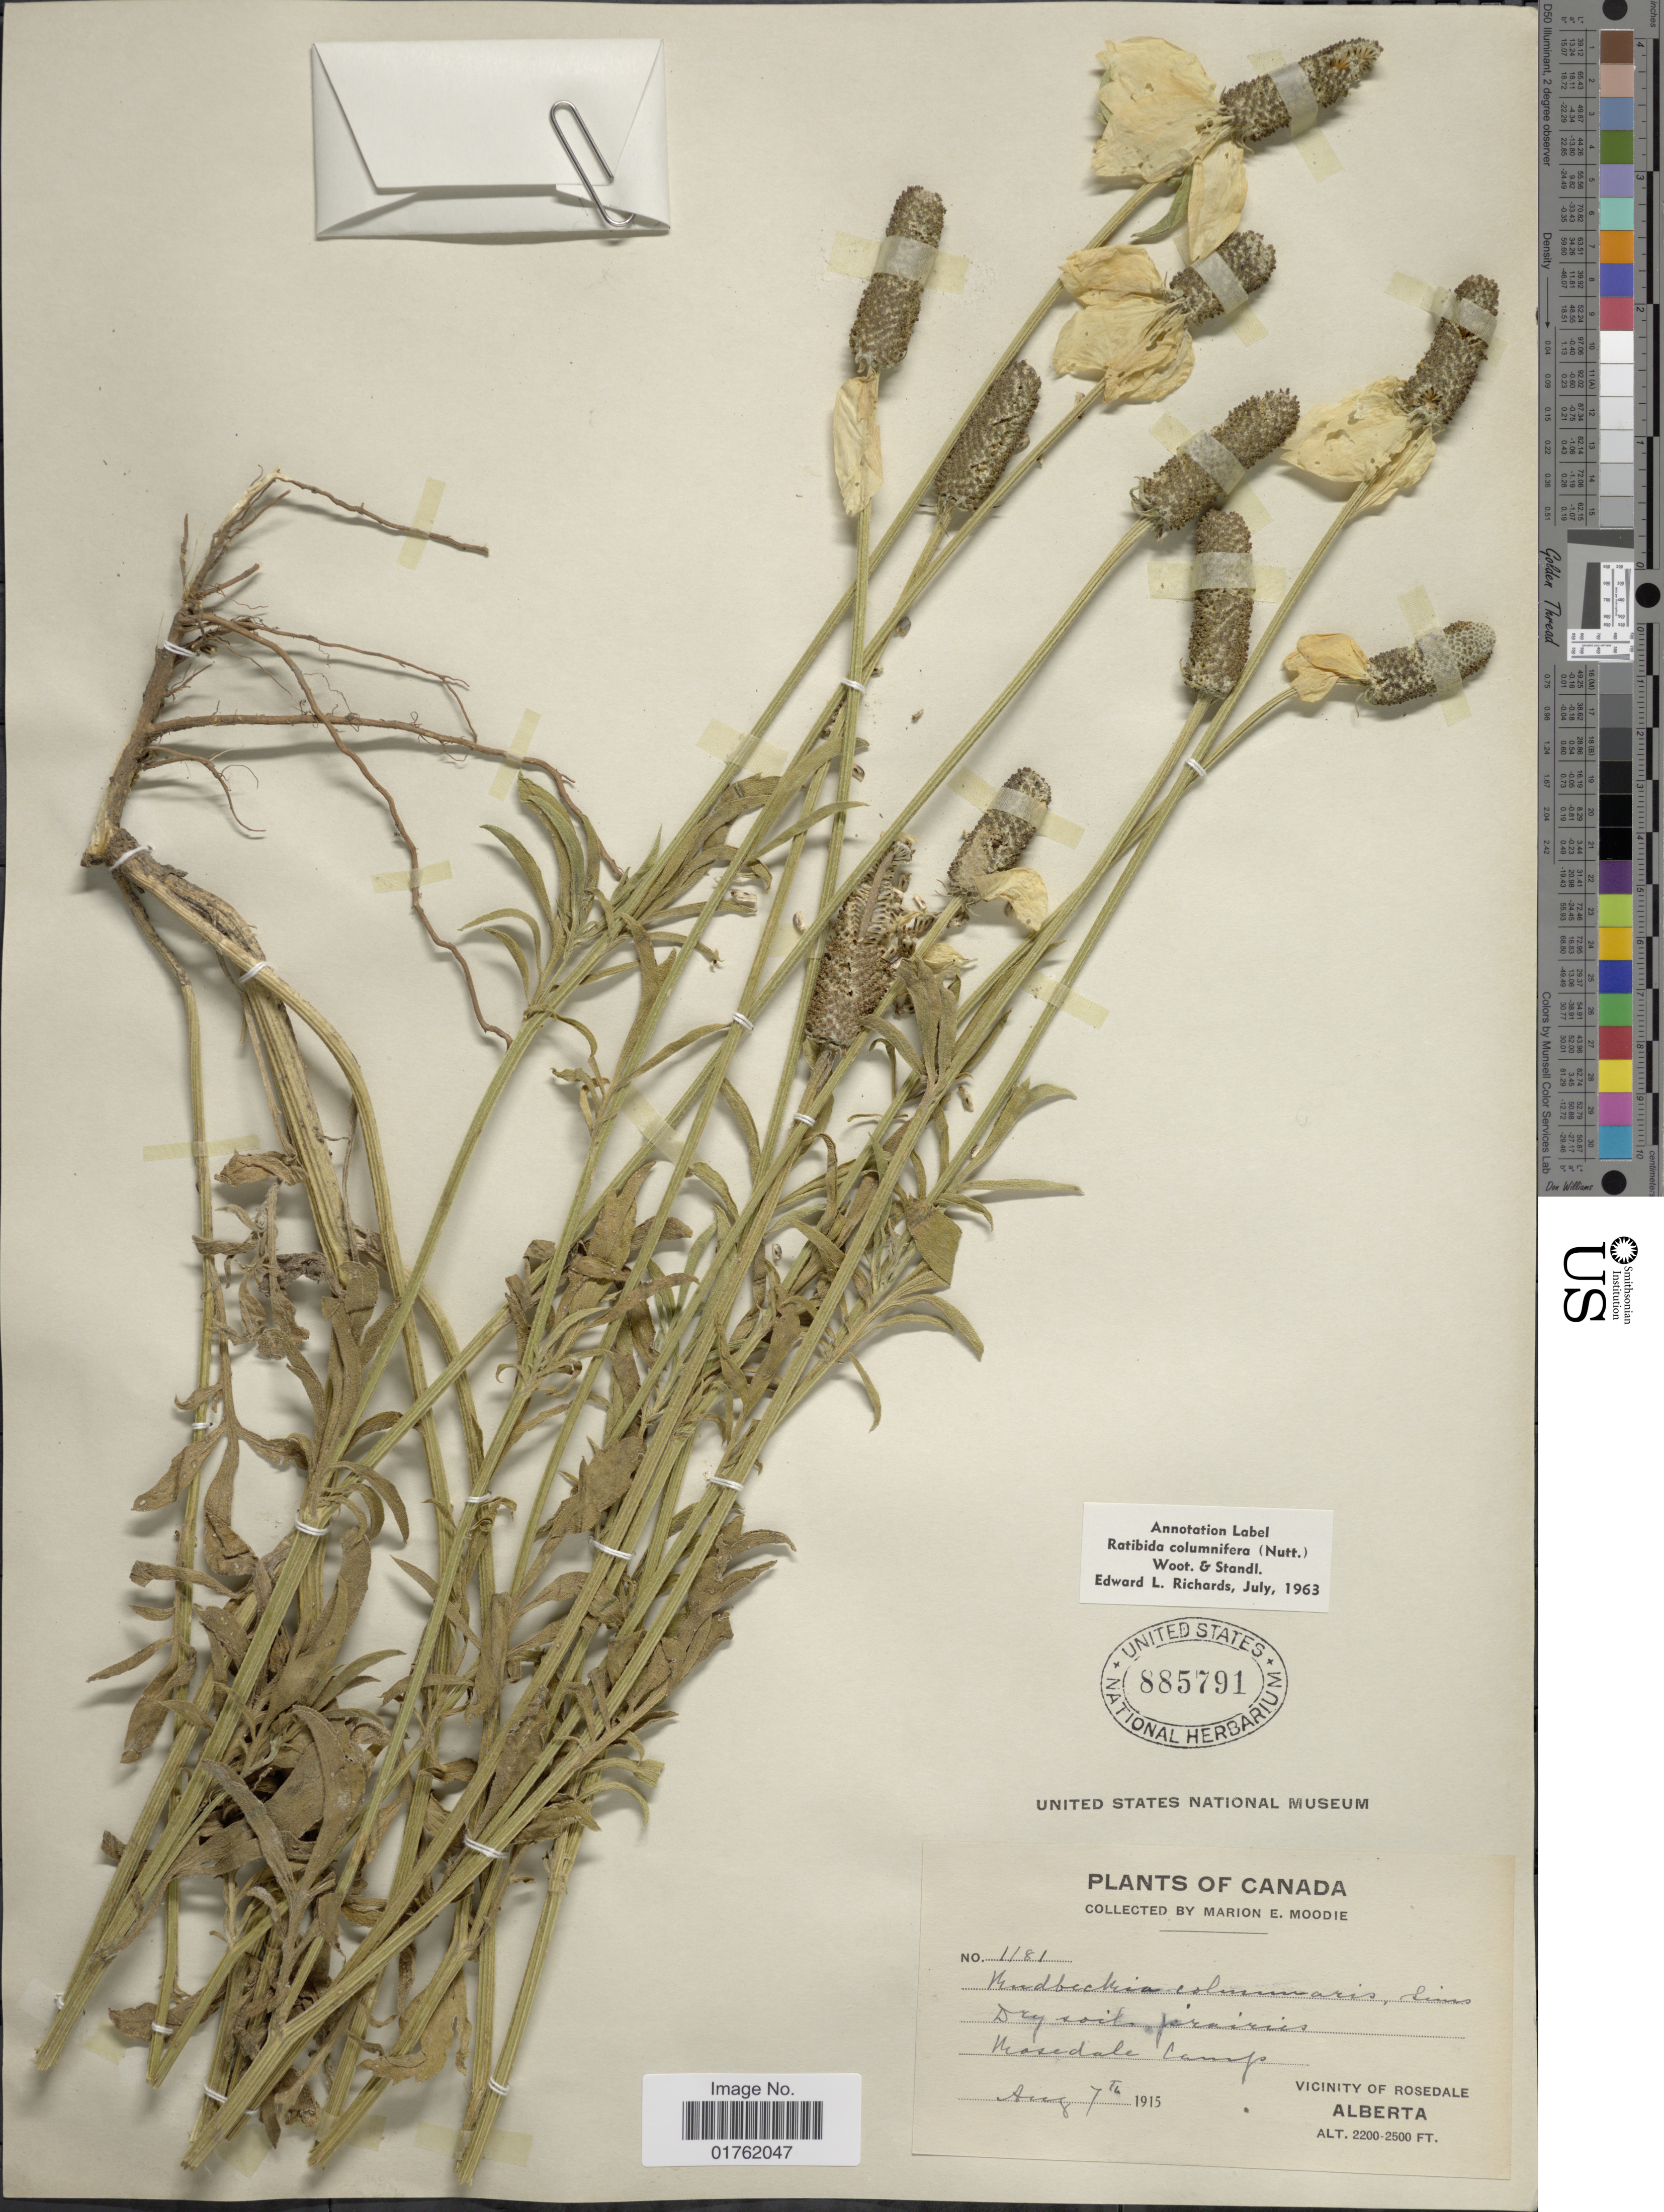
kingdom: Plantae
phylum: Tracheophyta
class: Magnoliopsida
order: Asterales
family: Asteraceae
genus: Ratibida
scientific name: Ratibida columnaris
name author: (Pursh) D. Don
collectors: M. E. Moodie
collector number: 1181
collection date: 1915-08-07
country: Canada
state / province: Alberta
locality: Dry soils prairies, masedale Camp, Vicinity of Rosedale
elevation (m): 671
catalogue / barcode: US 885791